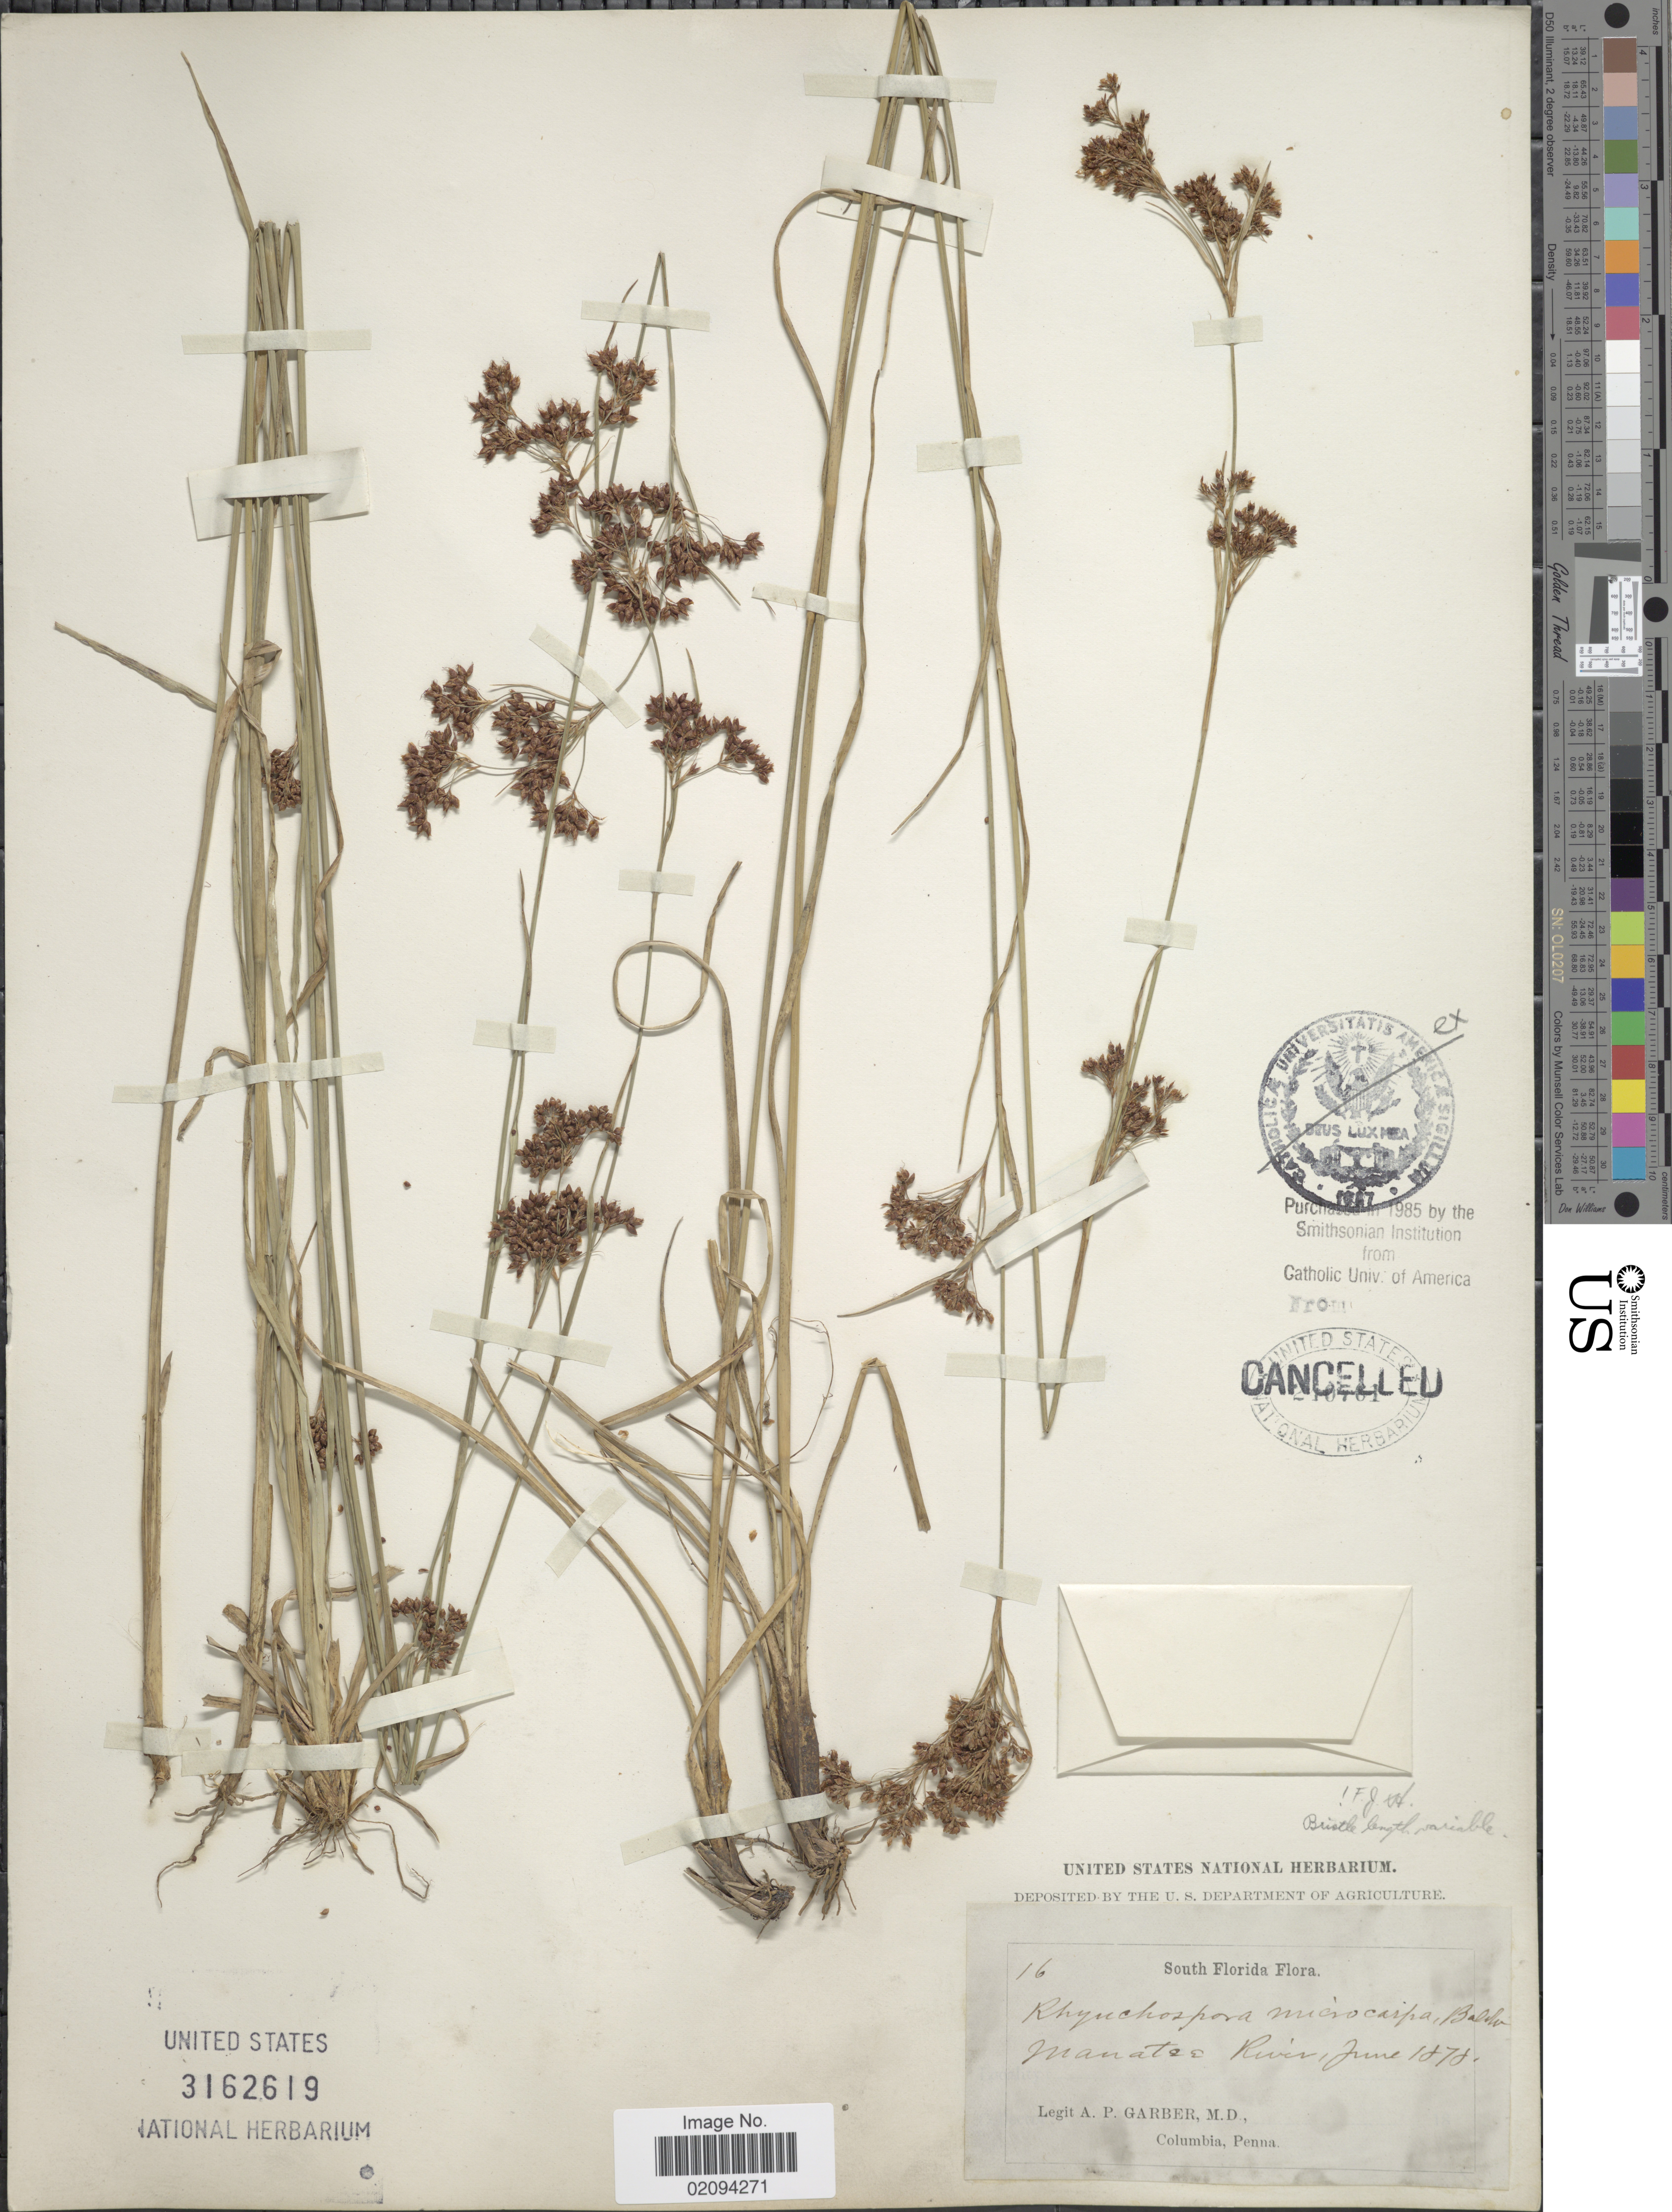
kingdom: Plantae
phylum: Tracheophyta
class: Liliopsida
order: Poales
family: Cyperaceae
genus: Rhynchospora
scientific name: Rhynchospora microcarpa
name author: Baldwin ex A. Gray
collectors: A. P. Garber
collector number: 16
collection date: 1878-06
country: United States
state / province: Florida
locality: South Florida. Manatee River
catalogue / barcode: US 3162619